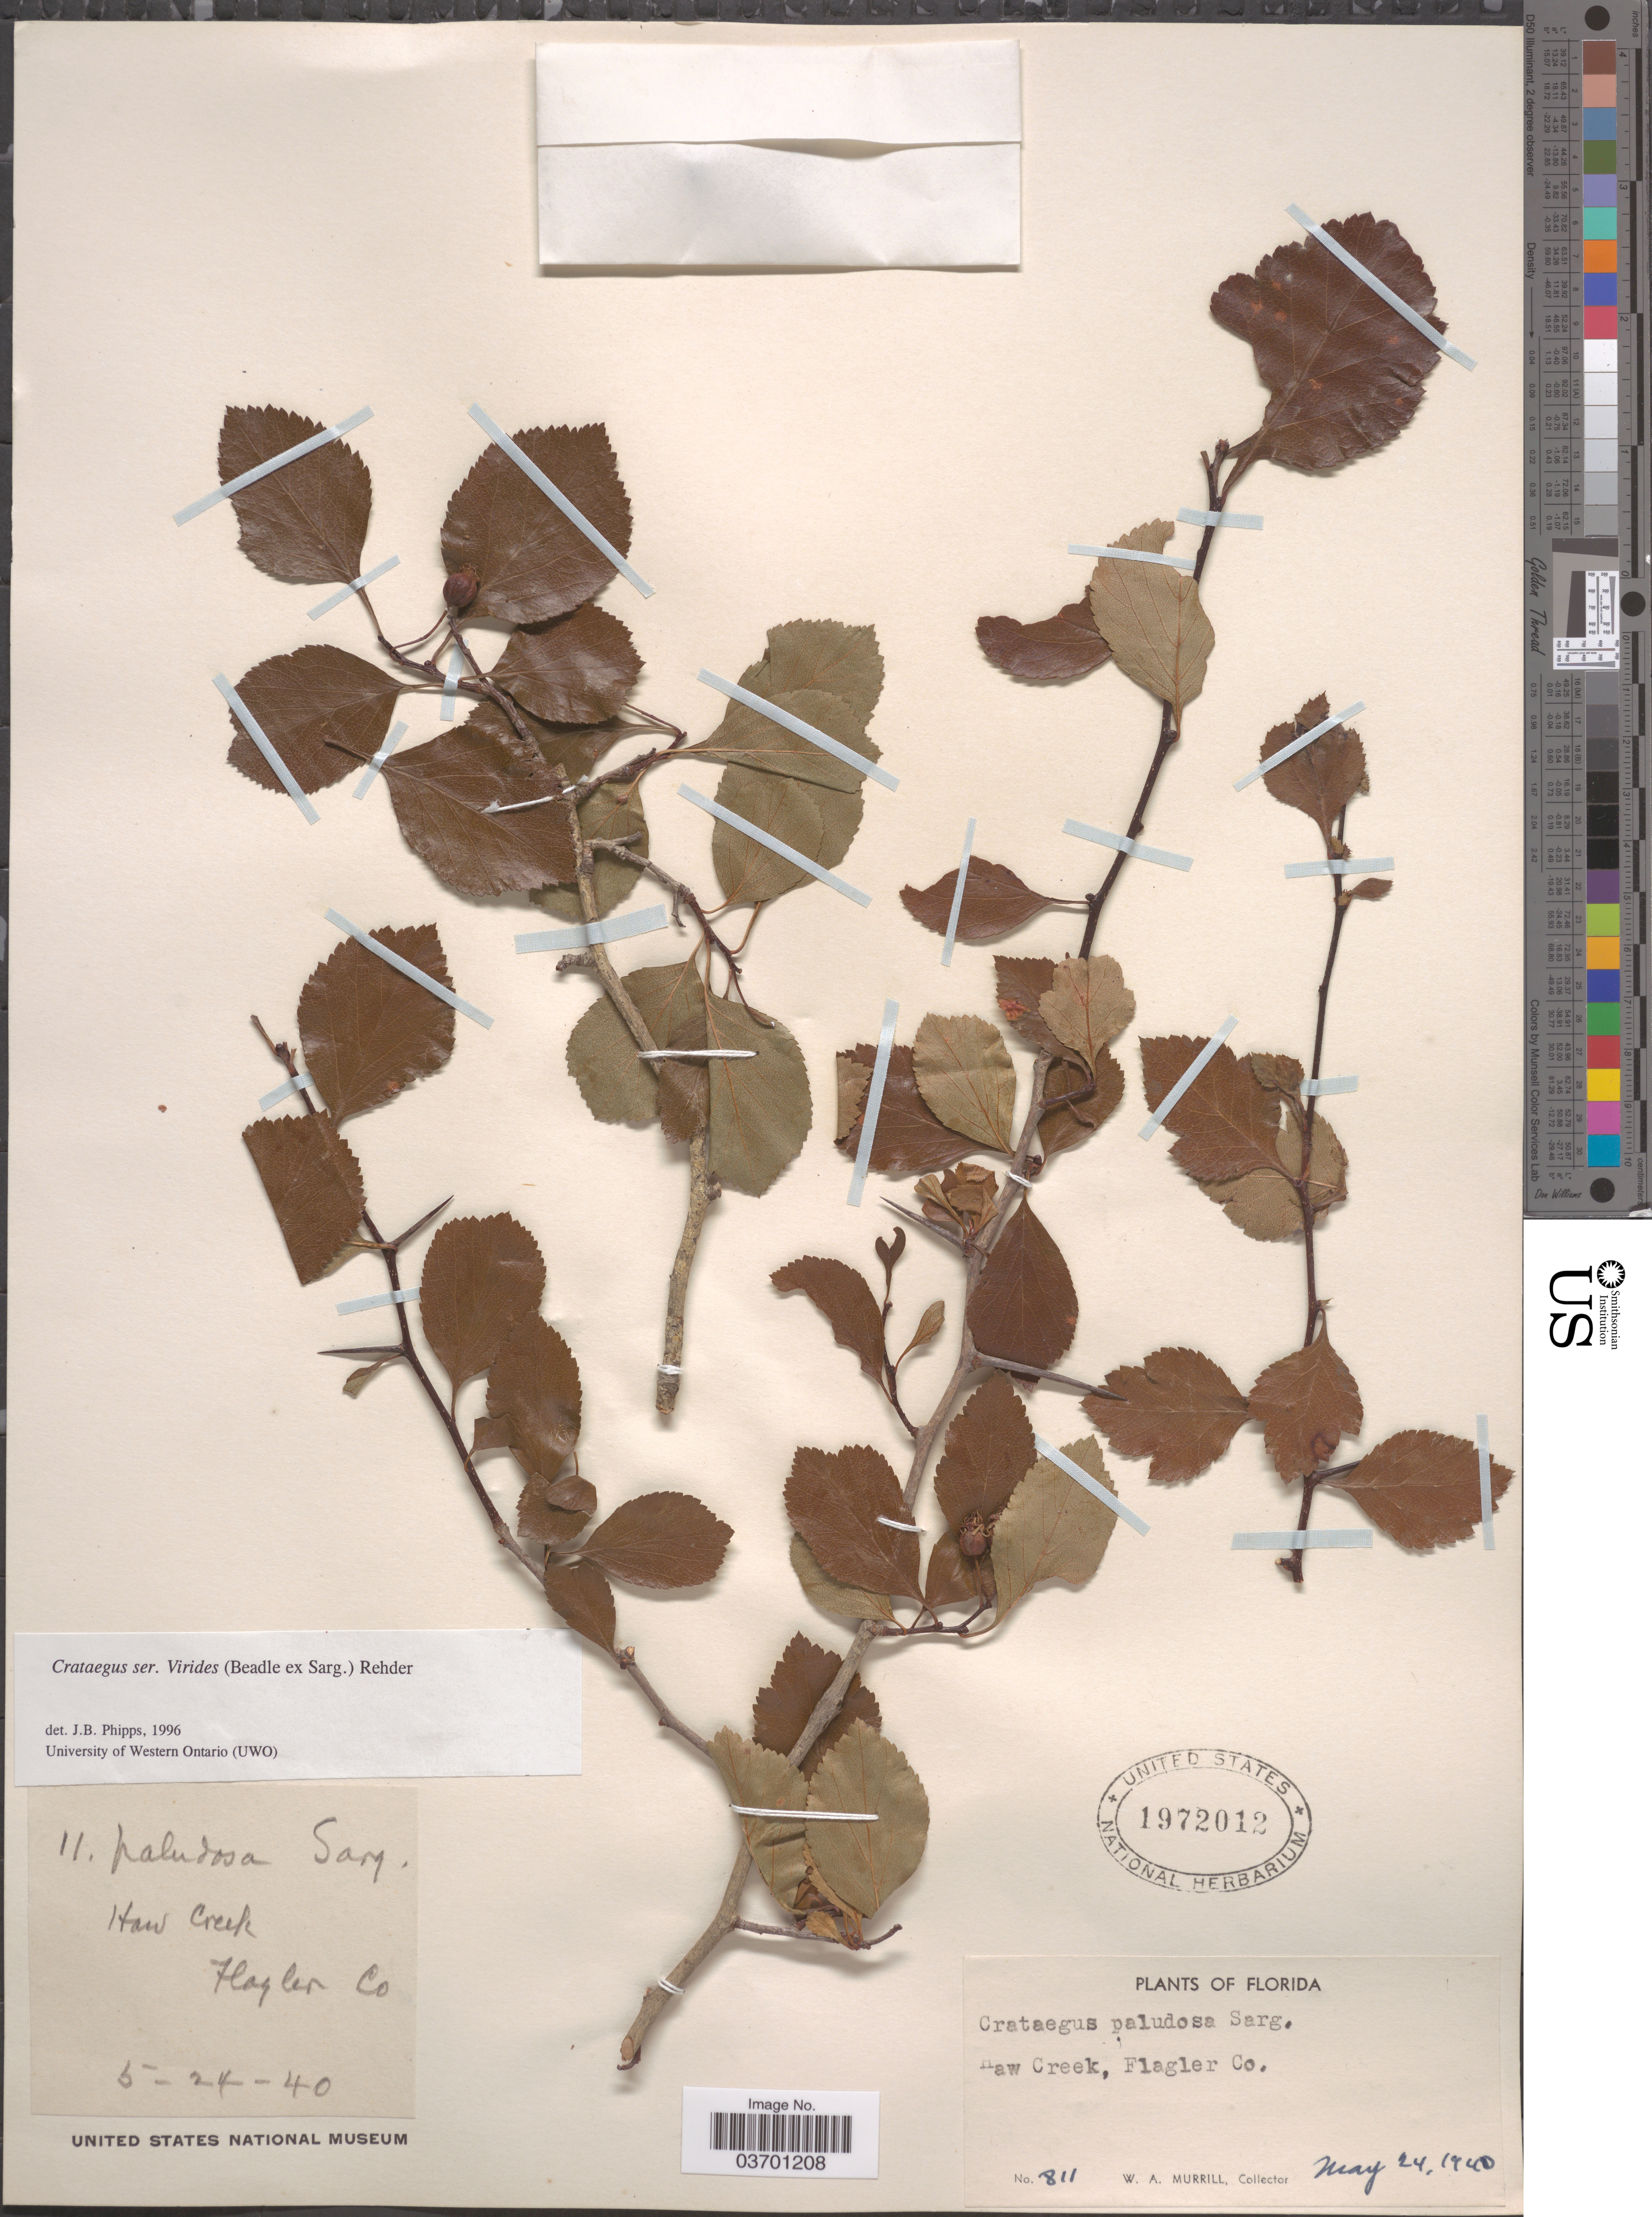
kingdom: Plantae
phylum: Tracheophyta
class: Magnoliopsida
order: Rosales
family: Rosaceae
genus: Crataegus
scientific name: Crataegus paludosa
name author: Sarg.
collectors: W. A. Murrill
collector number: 811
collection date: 1940-05-24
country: United States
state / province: Florida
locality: Haw Creek, Flagler Co.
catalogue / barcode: US 1972012